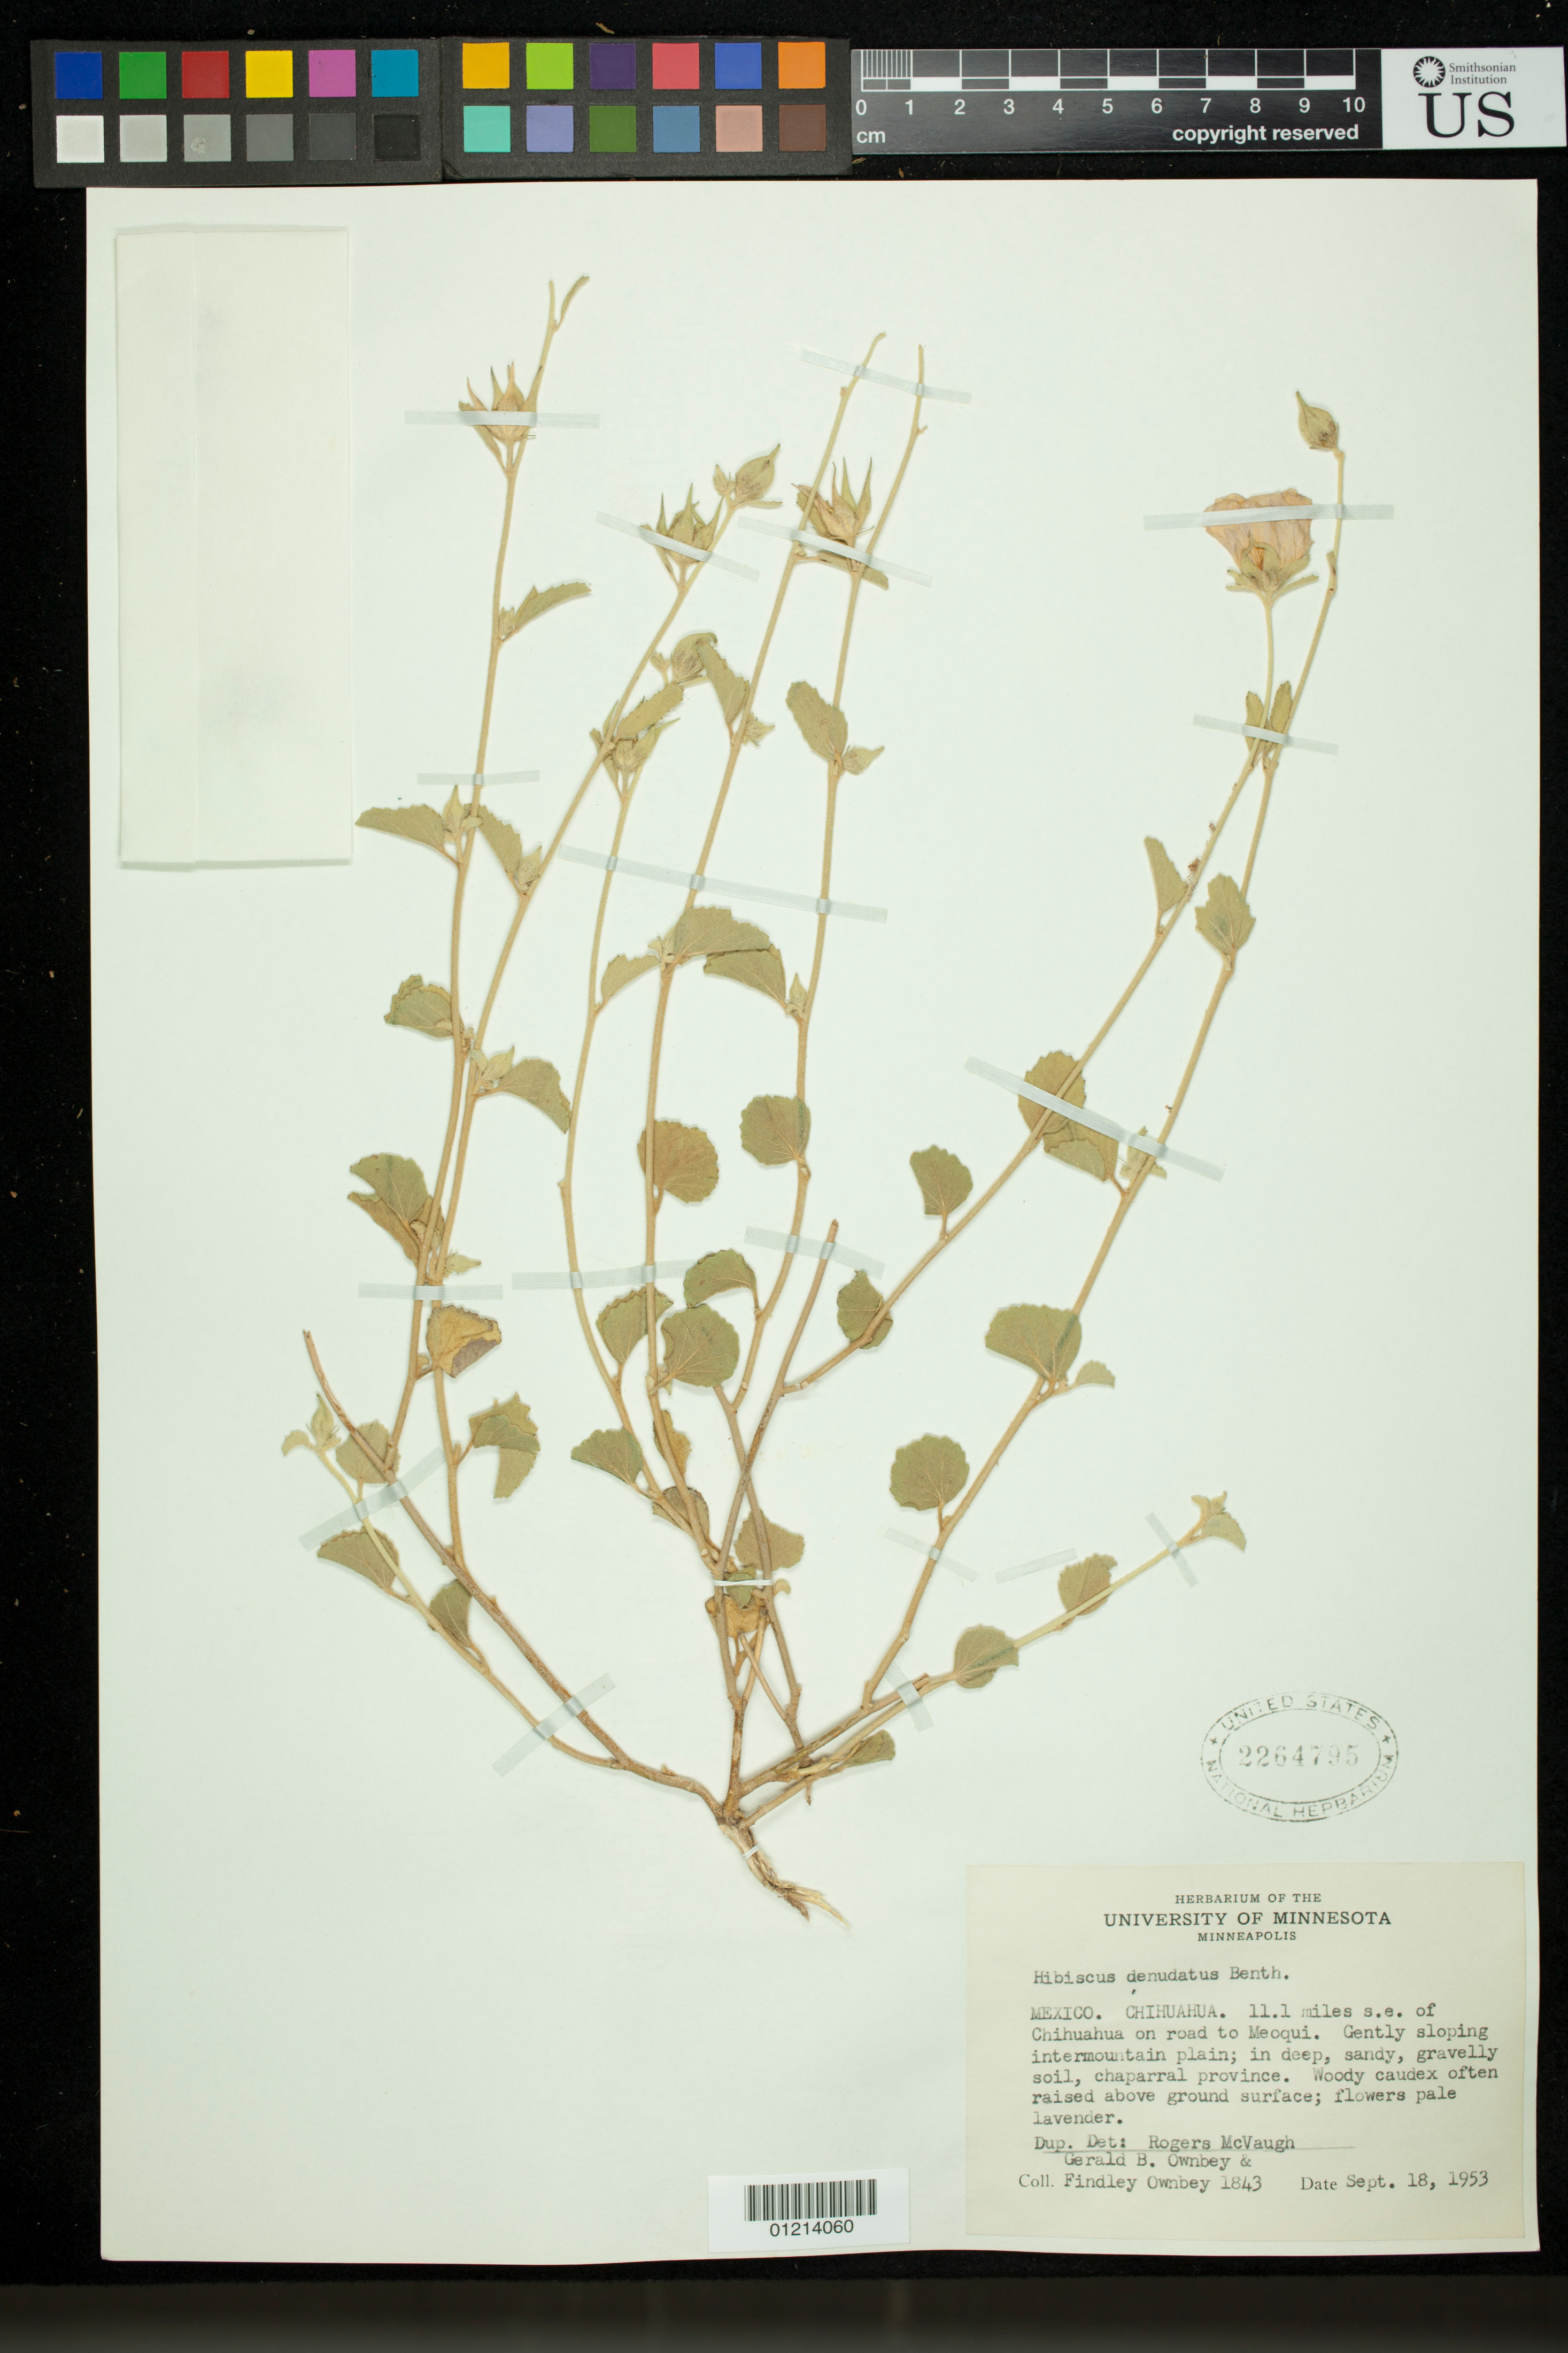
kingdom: Plantae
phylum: Tracheophyta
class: Magnoliopsida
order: Malvales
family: Malvaceae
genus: Hibiscus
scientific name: Hibiscus denudatus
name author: Benth.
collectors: G. B. Ownbey & F. Ownbey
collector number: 1843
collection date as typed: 18 Sep 1953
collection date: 1953-09-18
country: Mexico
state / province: Chihuahua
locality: Chihuahua: 11.1 miles s.e. of Chihuahua on road to Meoqui. Gently sloping intermountain plain; in deep, sandy, gravelly soil, chaparral province.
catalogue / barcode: US 2264795